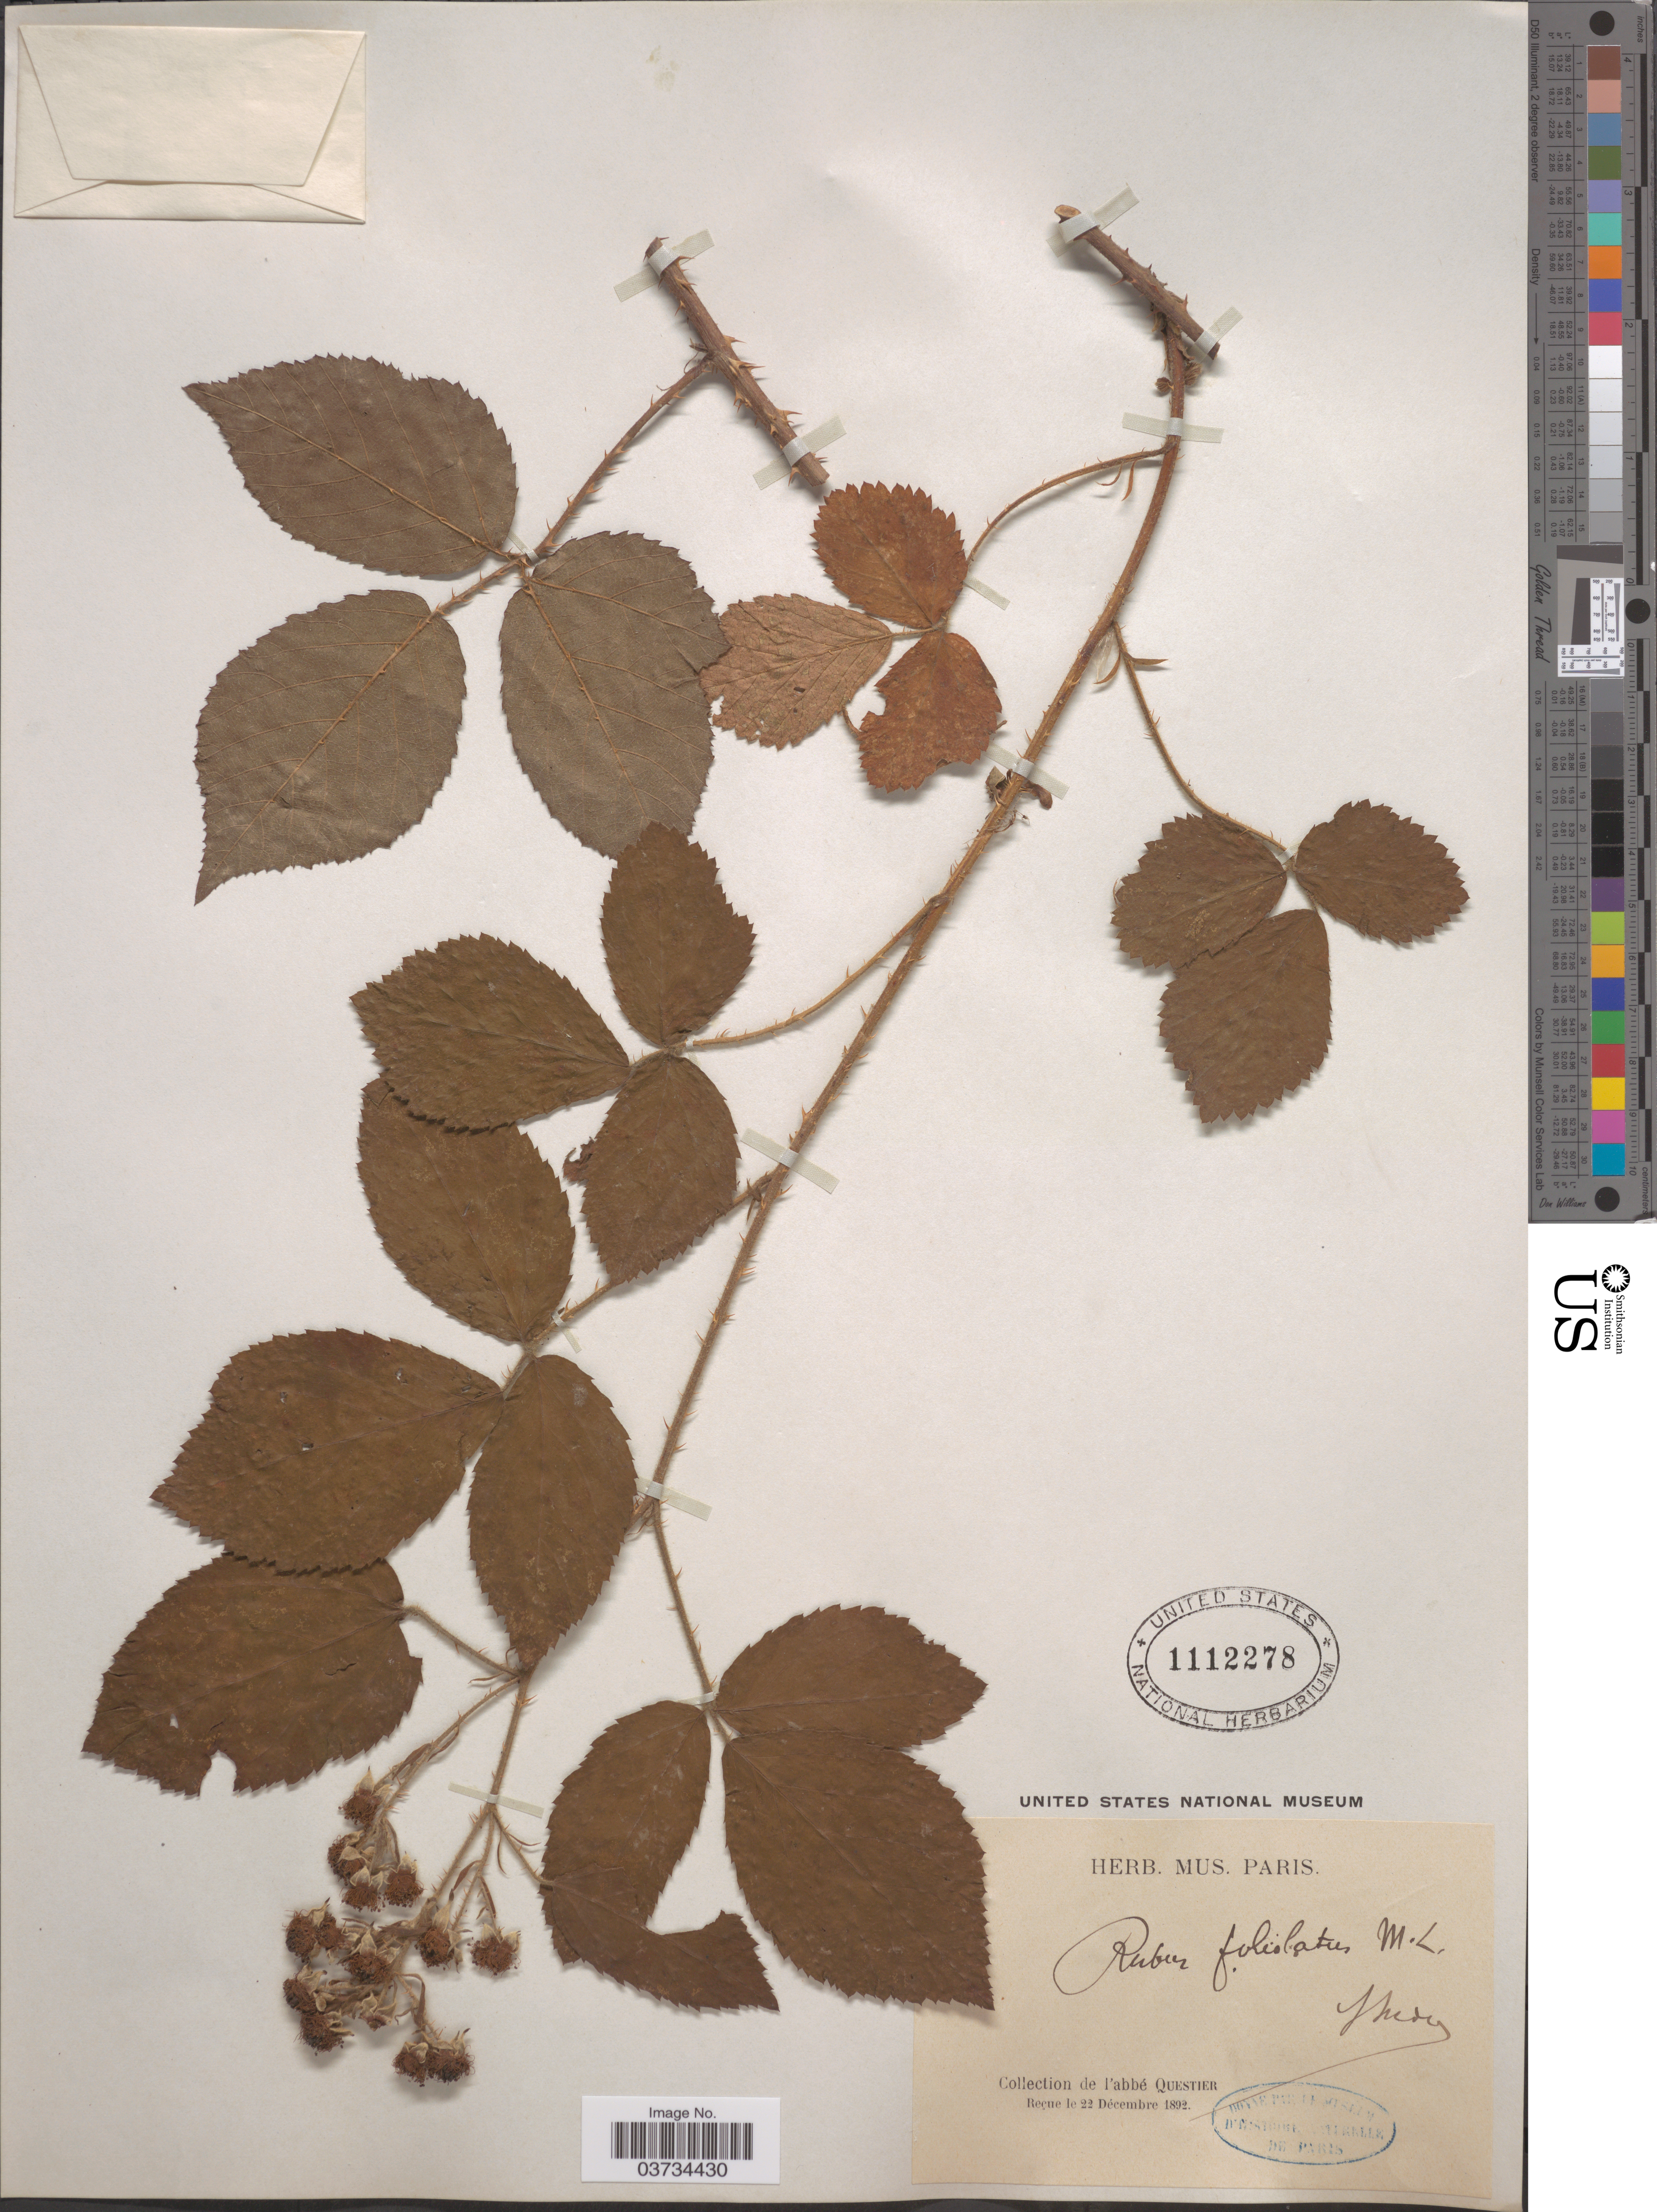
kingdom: Plantae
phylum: Tracheophyta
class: Magnoliopsida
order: Rosales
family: Rosaceae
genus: Rubus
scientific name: Rubus foliolatus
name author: Halácsy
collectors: A. Questier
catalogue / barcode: US 1112278